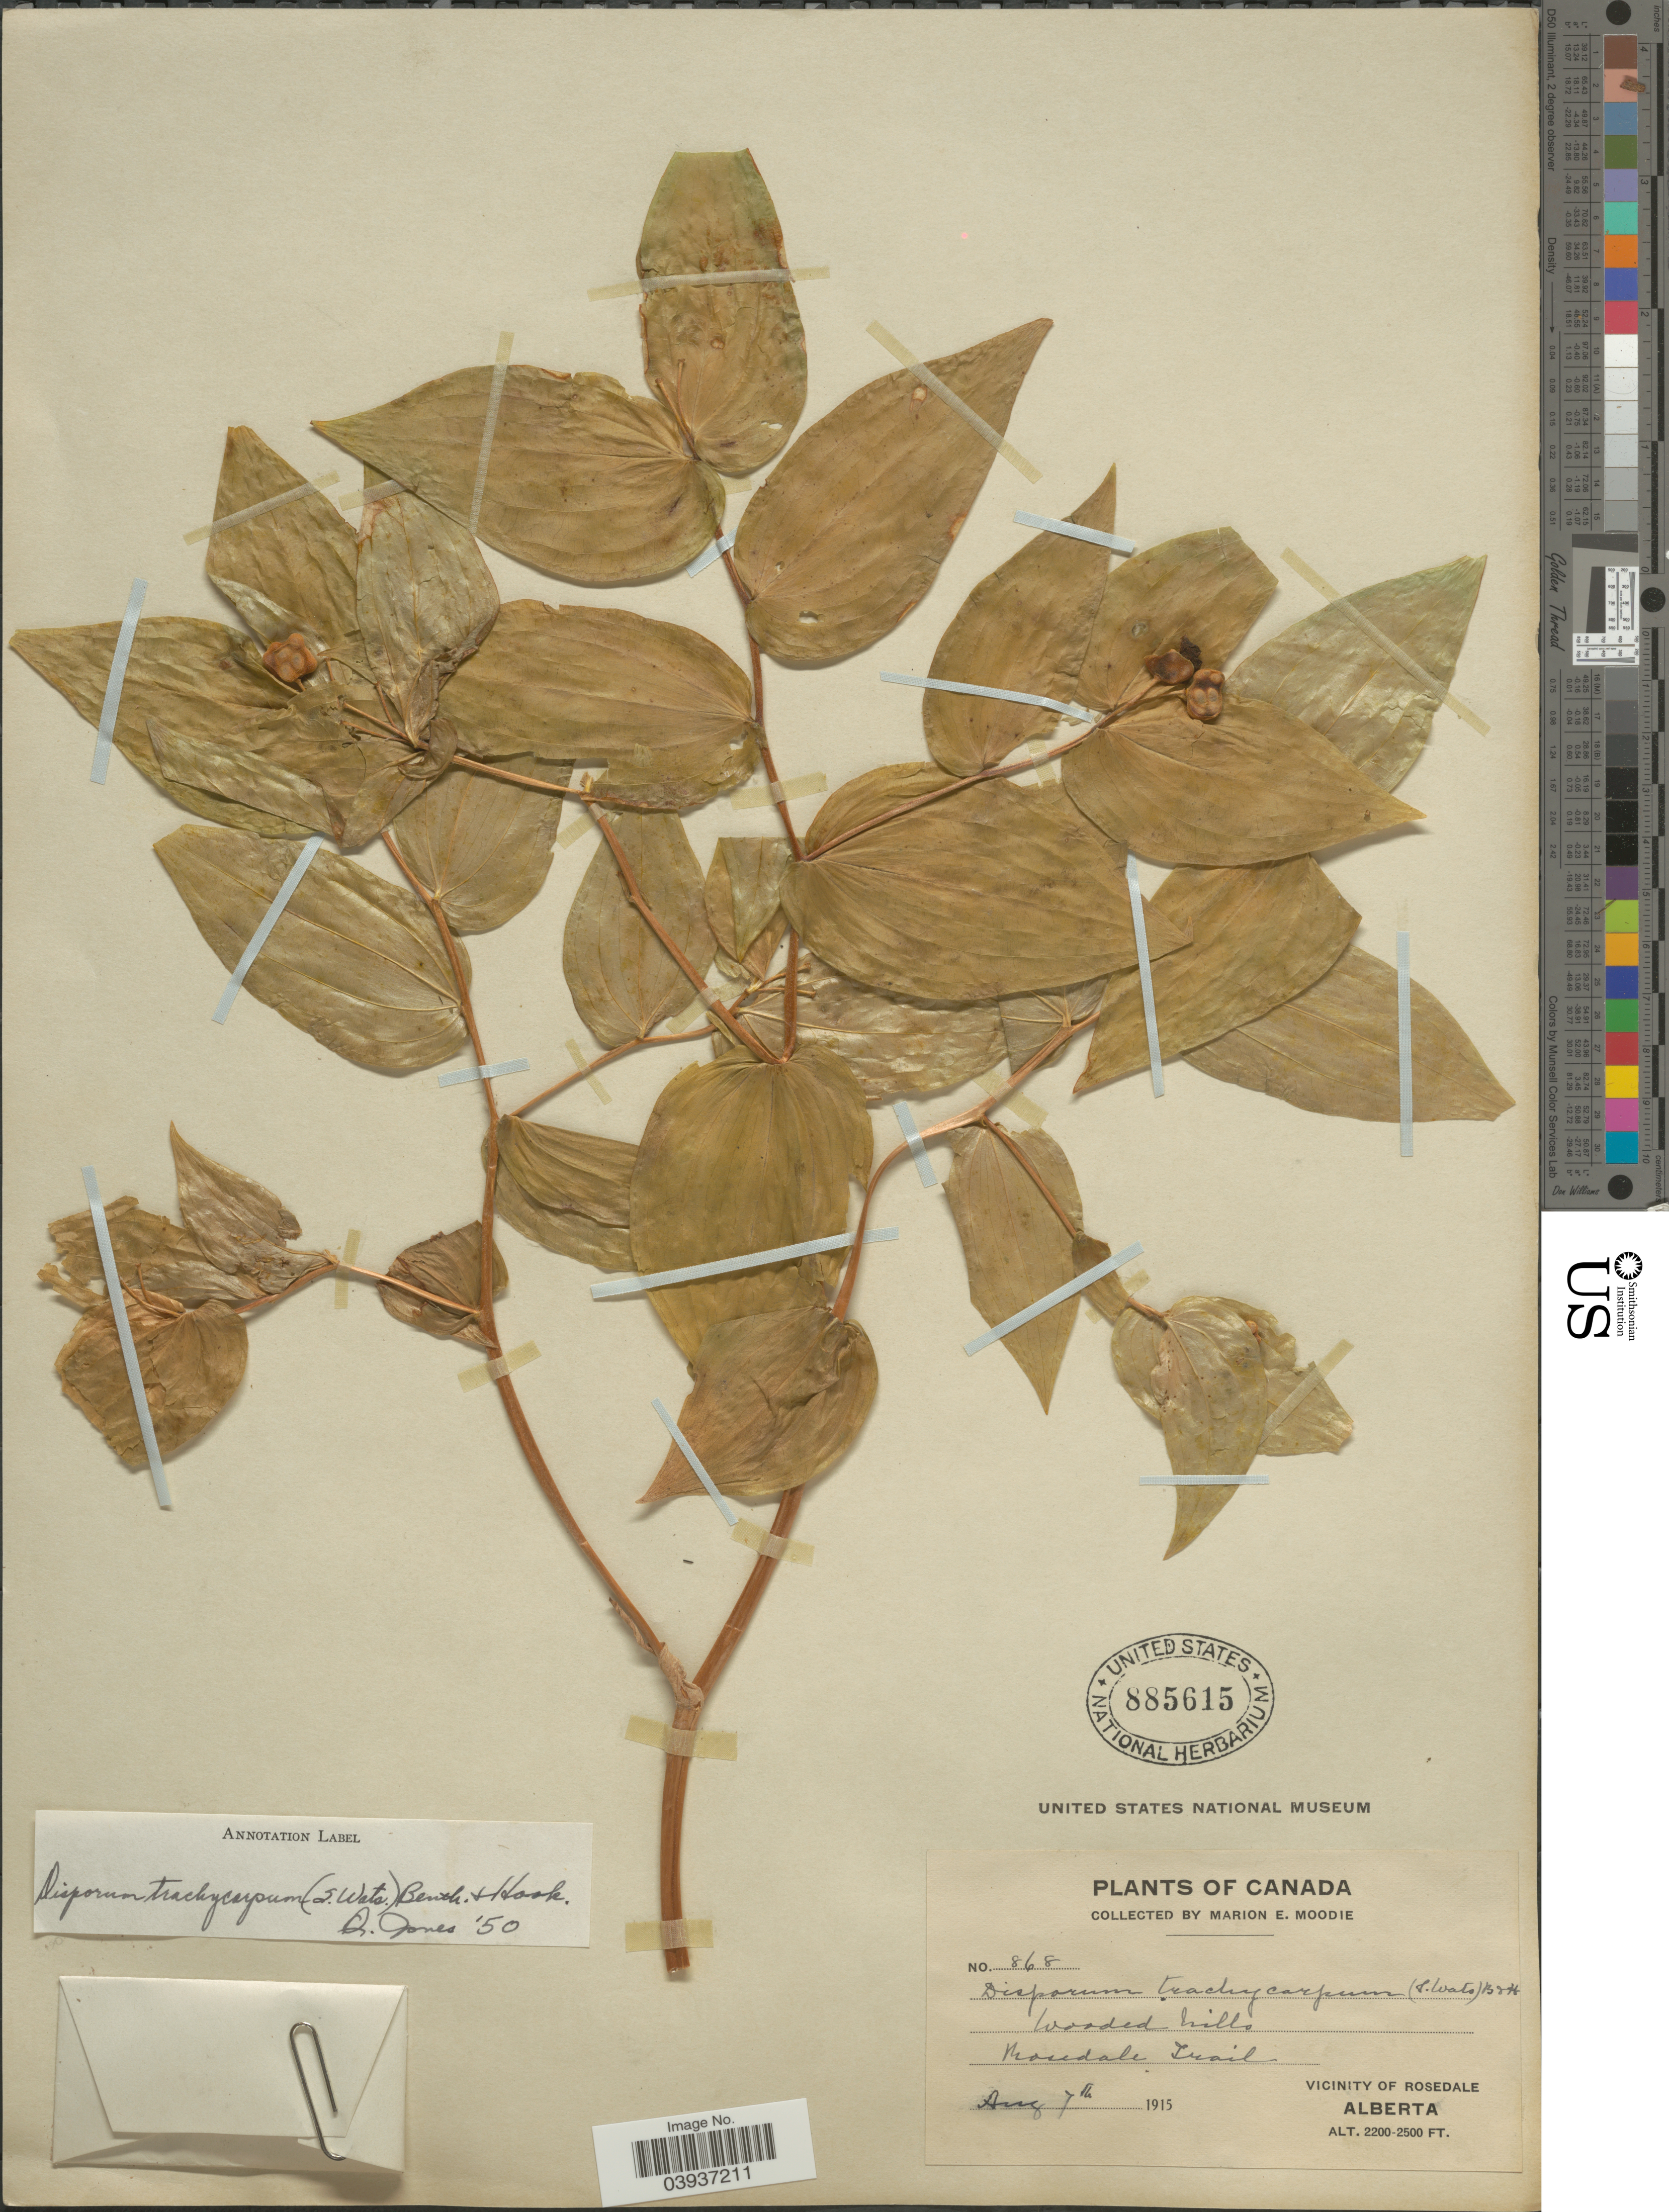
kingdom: Plantae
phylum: Tracheophyta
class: Liliopsida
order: Liliales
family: Colchicaceae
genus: Disporum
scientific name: Disporum trachycarpum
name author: (S. Watson) Benth. & Hook. f.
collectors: M. E. Moodie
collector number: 868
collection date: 1915-08-07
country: Canada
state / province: Alberta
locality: Wooded hills. Rosedale Trail. Vicinity of Rosedale.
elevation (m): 671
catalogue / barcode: US 885615